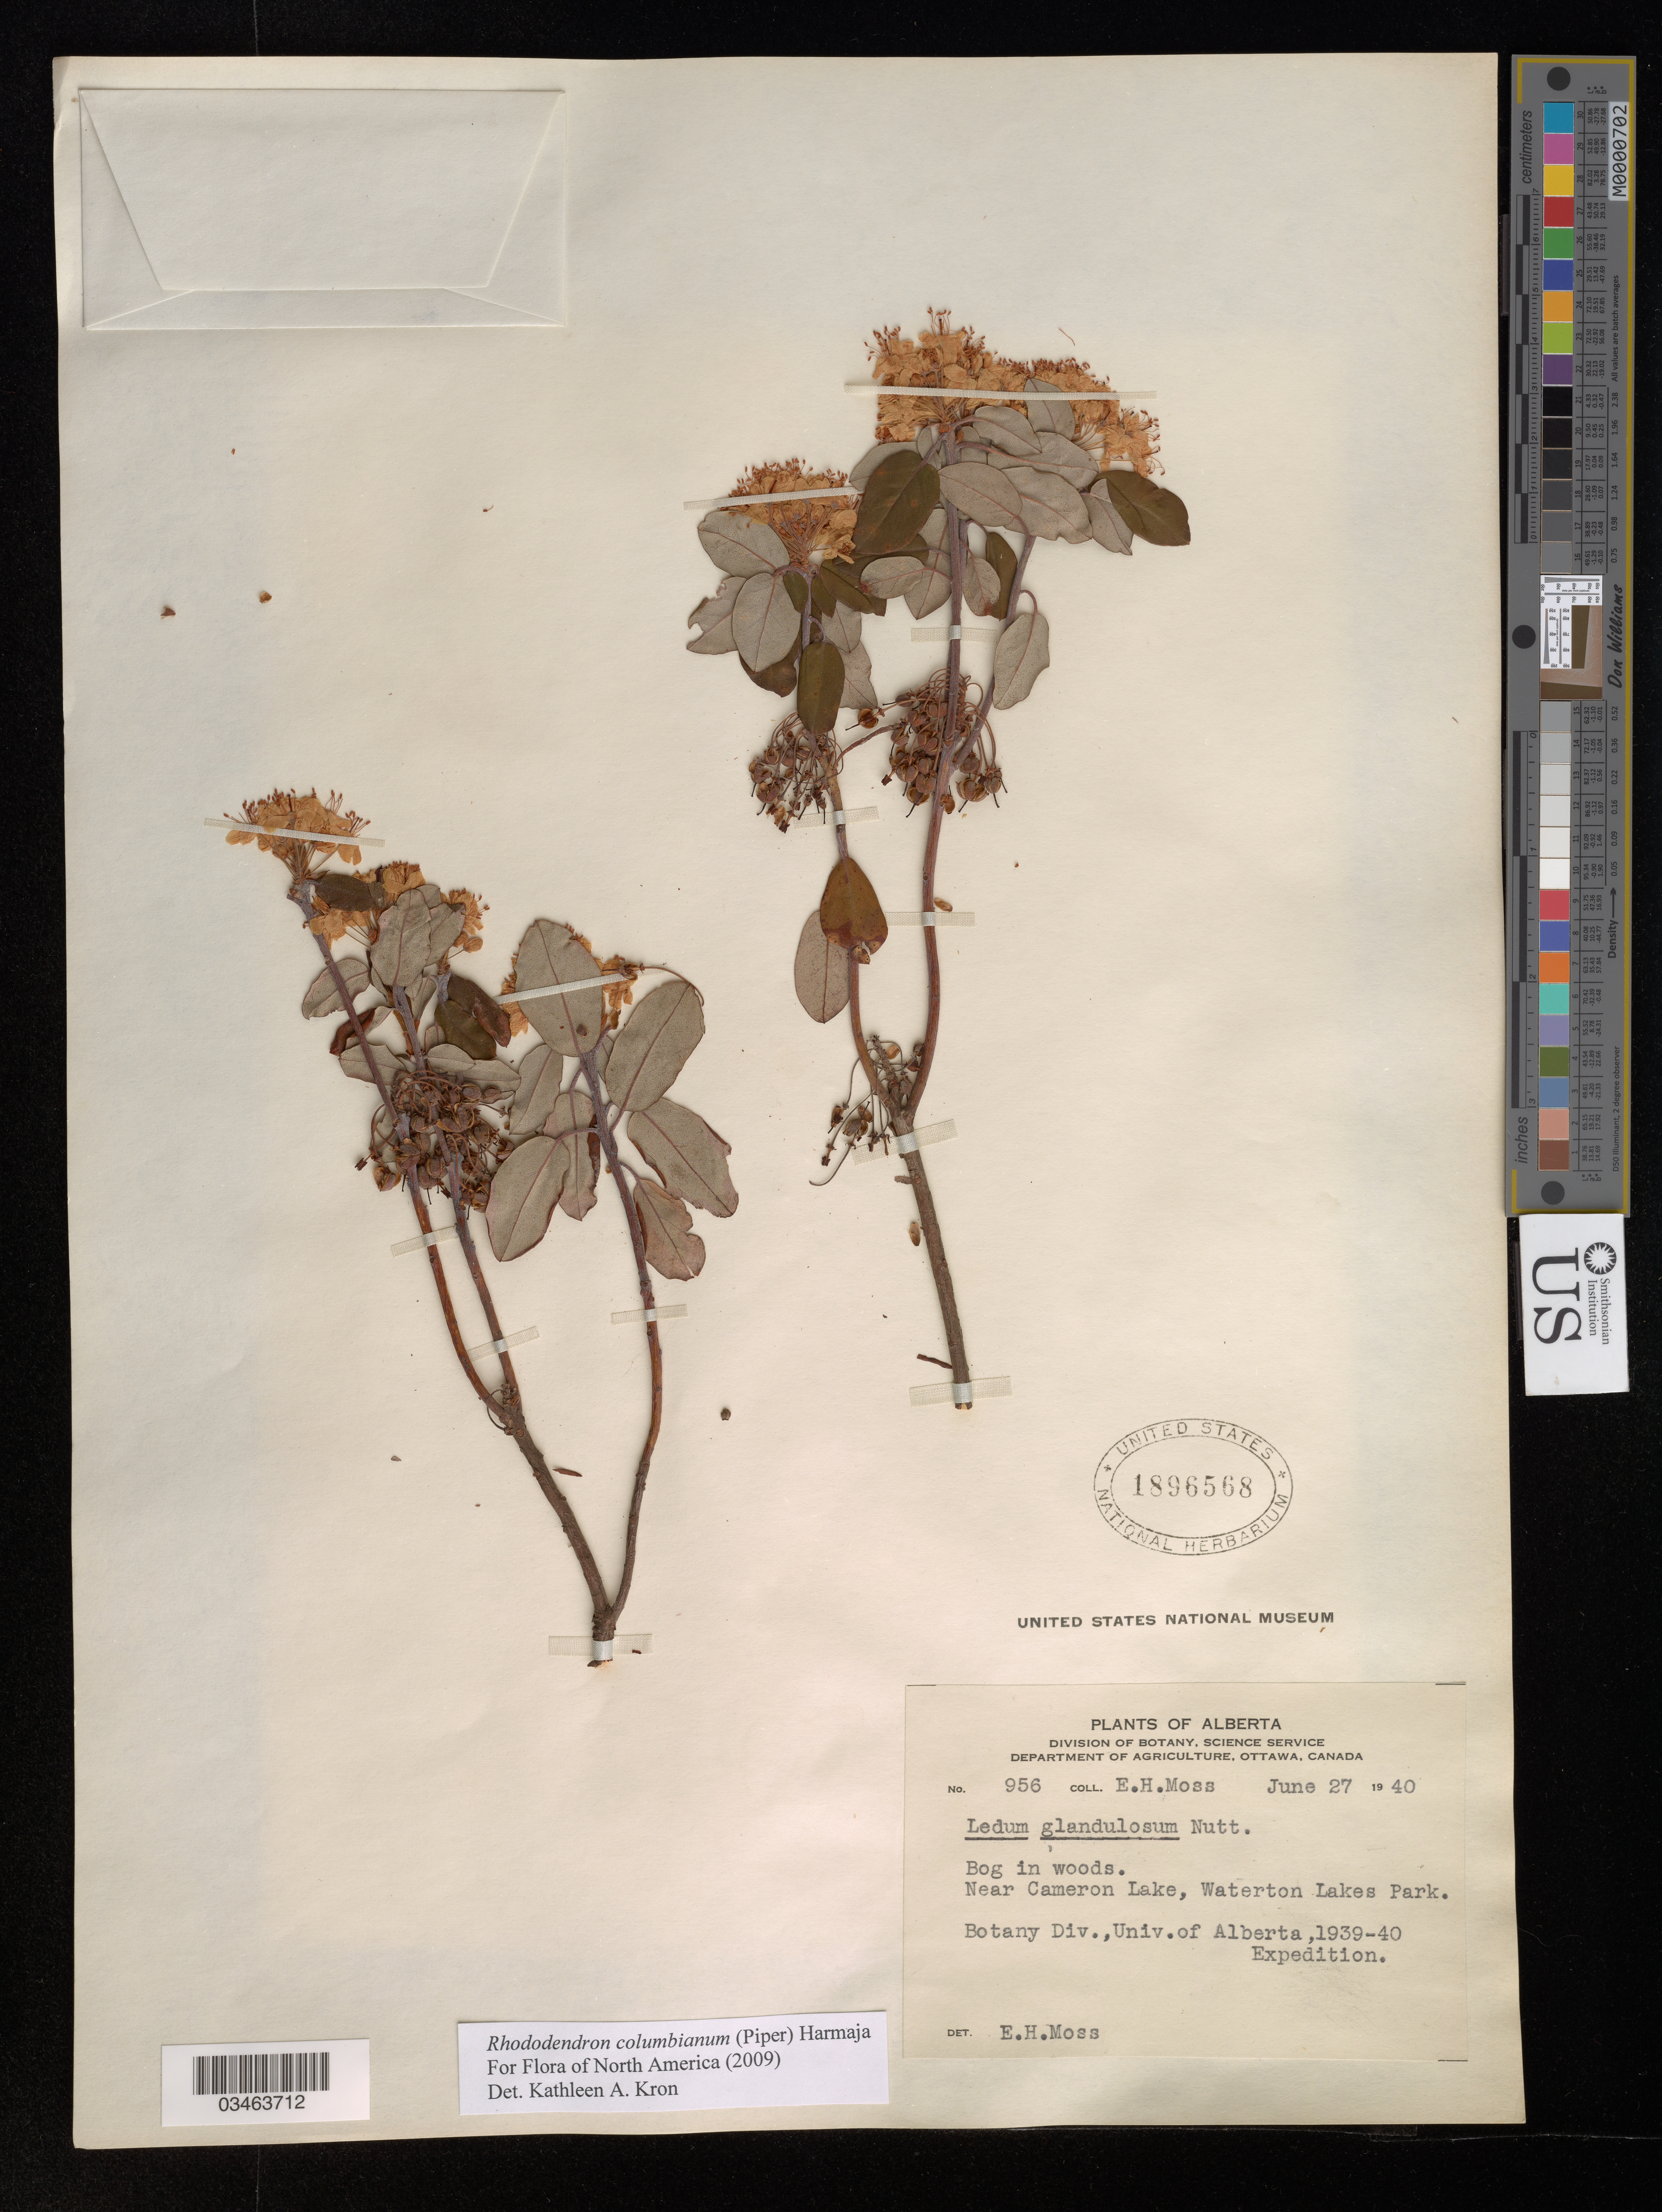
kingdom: Plantae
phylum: Tracheophyta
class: Magnoliopsida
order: Ericales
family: Ericaceae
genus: Rhododendron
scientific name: Rhododendron columbianum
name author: (Piper) Harmaja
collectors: E. Moss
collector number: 956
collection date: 1940-06-27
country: Canada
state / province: Alberta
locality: Near Cameron Lake, Waterton Lakes Park.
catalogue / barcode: US 1896568